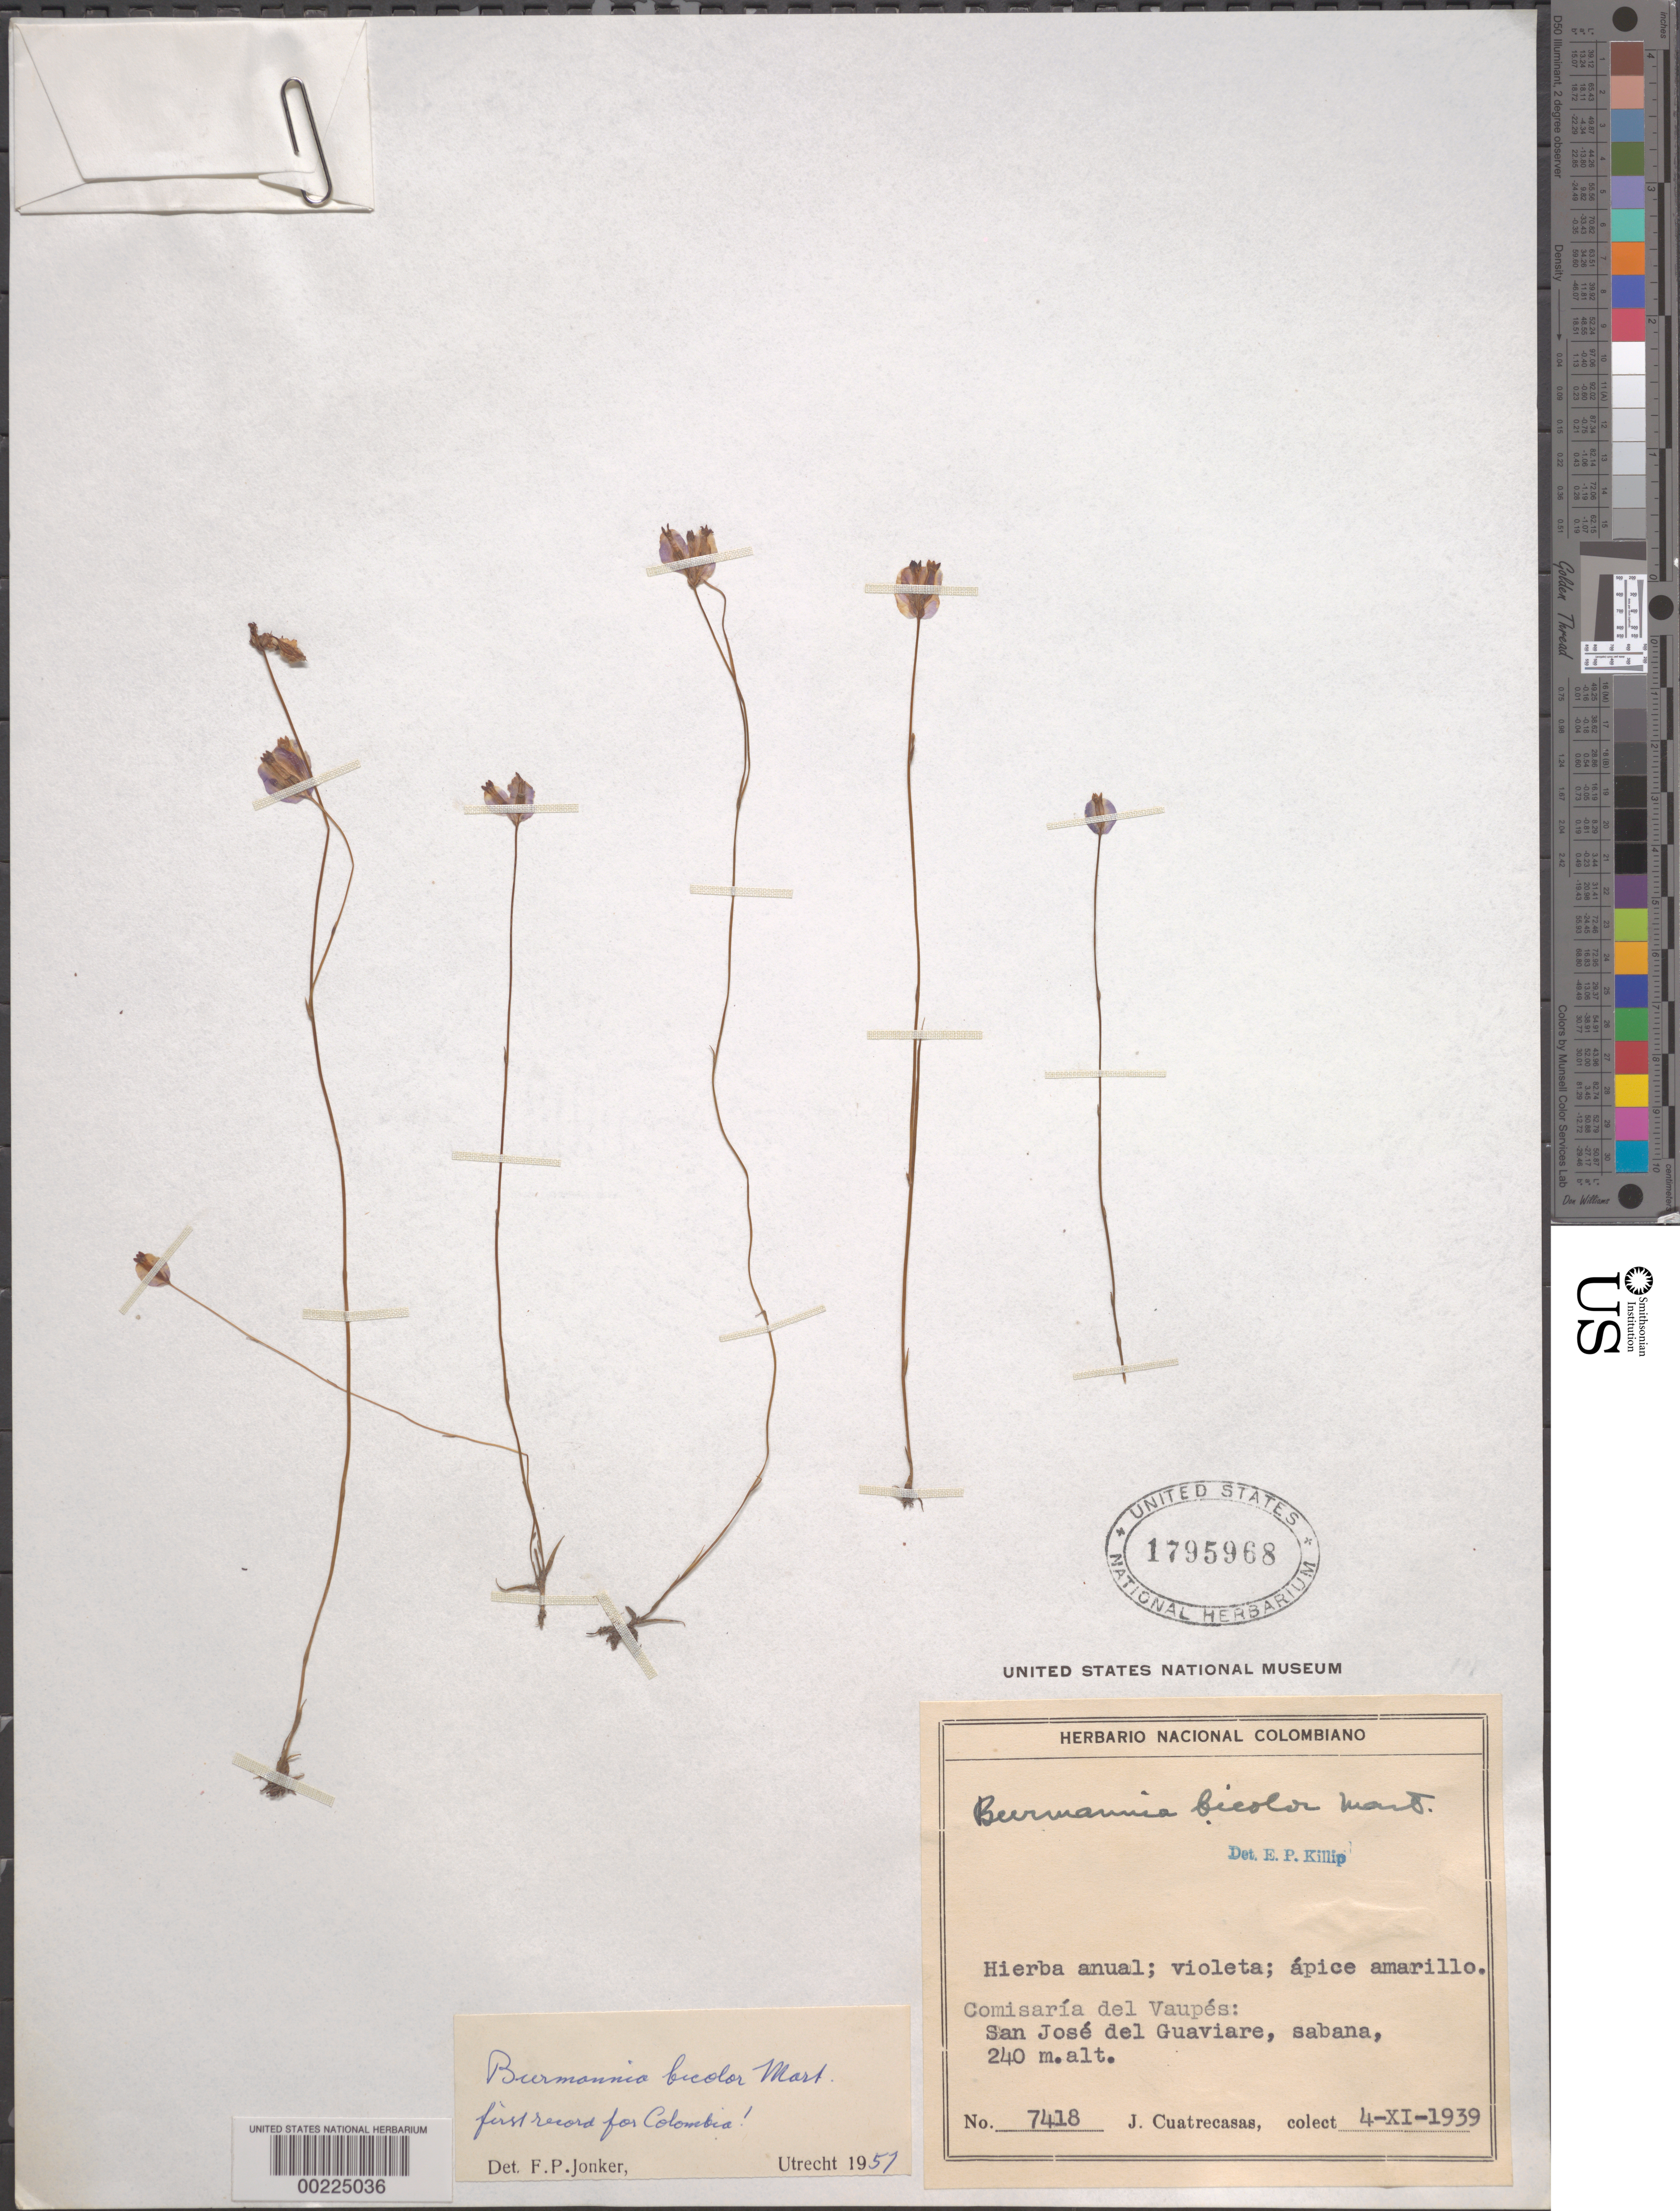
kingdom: Plantae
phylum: Tracheophyta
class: Liliopsida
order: Dioscoreales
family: Burmanniaceae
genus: Burmannia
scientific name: Burmannia bicolor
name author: Mart.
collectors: J. Cuatrecasas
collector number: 7418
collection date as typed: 04 Nov 1939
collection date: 1939-11-04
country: Colombia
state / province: Vaupés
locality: San Jose del Guaviare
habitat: Savanna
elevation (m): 240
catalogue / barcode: US 1795968